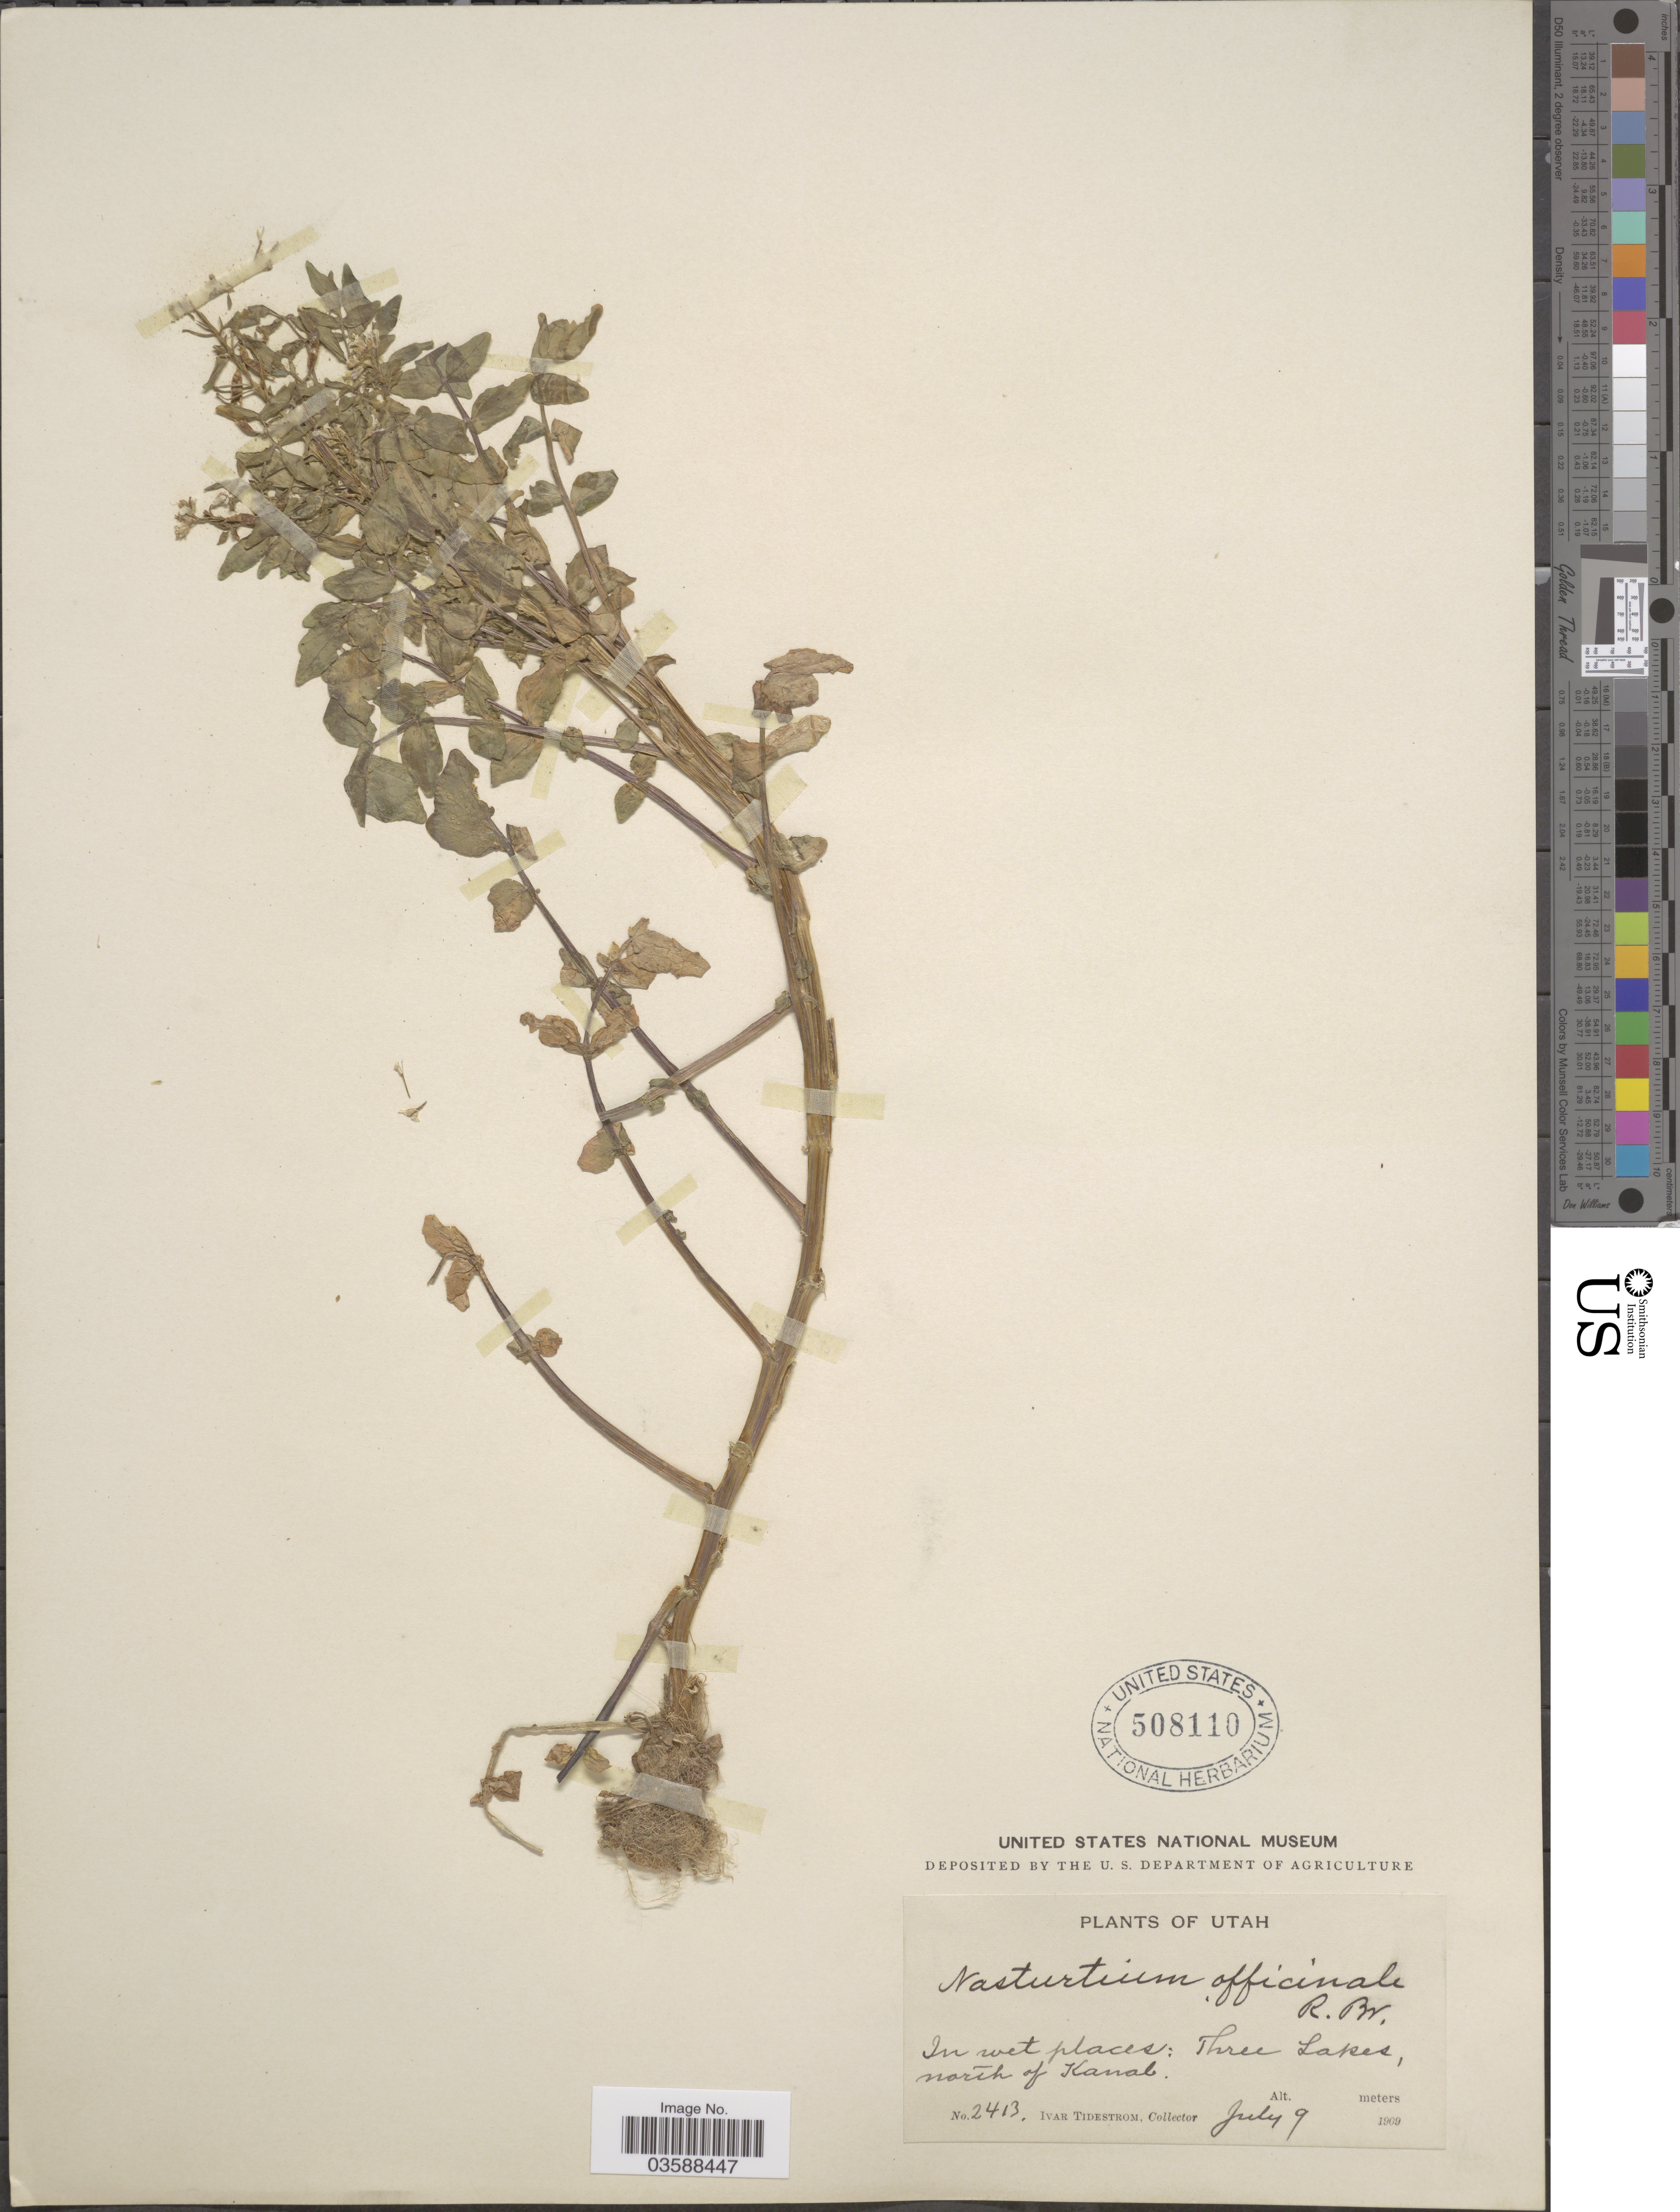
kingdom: Plantae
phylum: Tracheophyta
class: Magnoliopsida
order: Brassicales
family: Brassicaceae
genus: Nasturtium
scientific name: Nasturtium officinale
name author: R. Br.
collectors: I. F. Tidestrom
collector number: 2413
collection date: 1909-07-09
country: United States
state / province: Utah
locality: Three Lakes, north of Kanab.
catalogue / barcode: US 508110